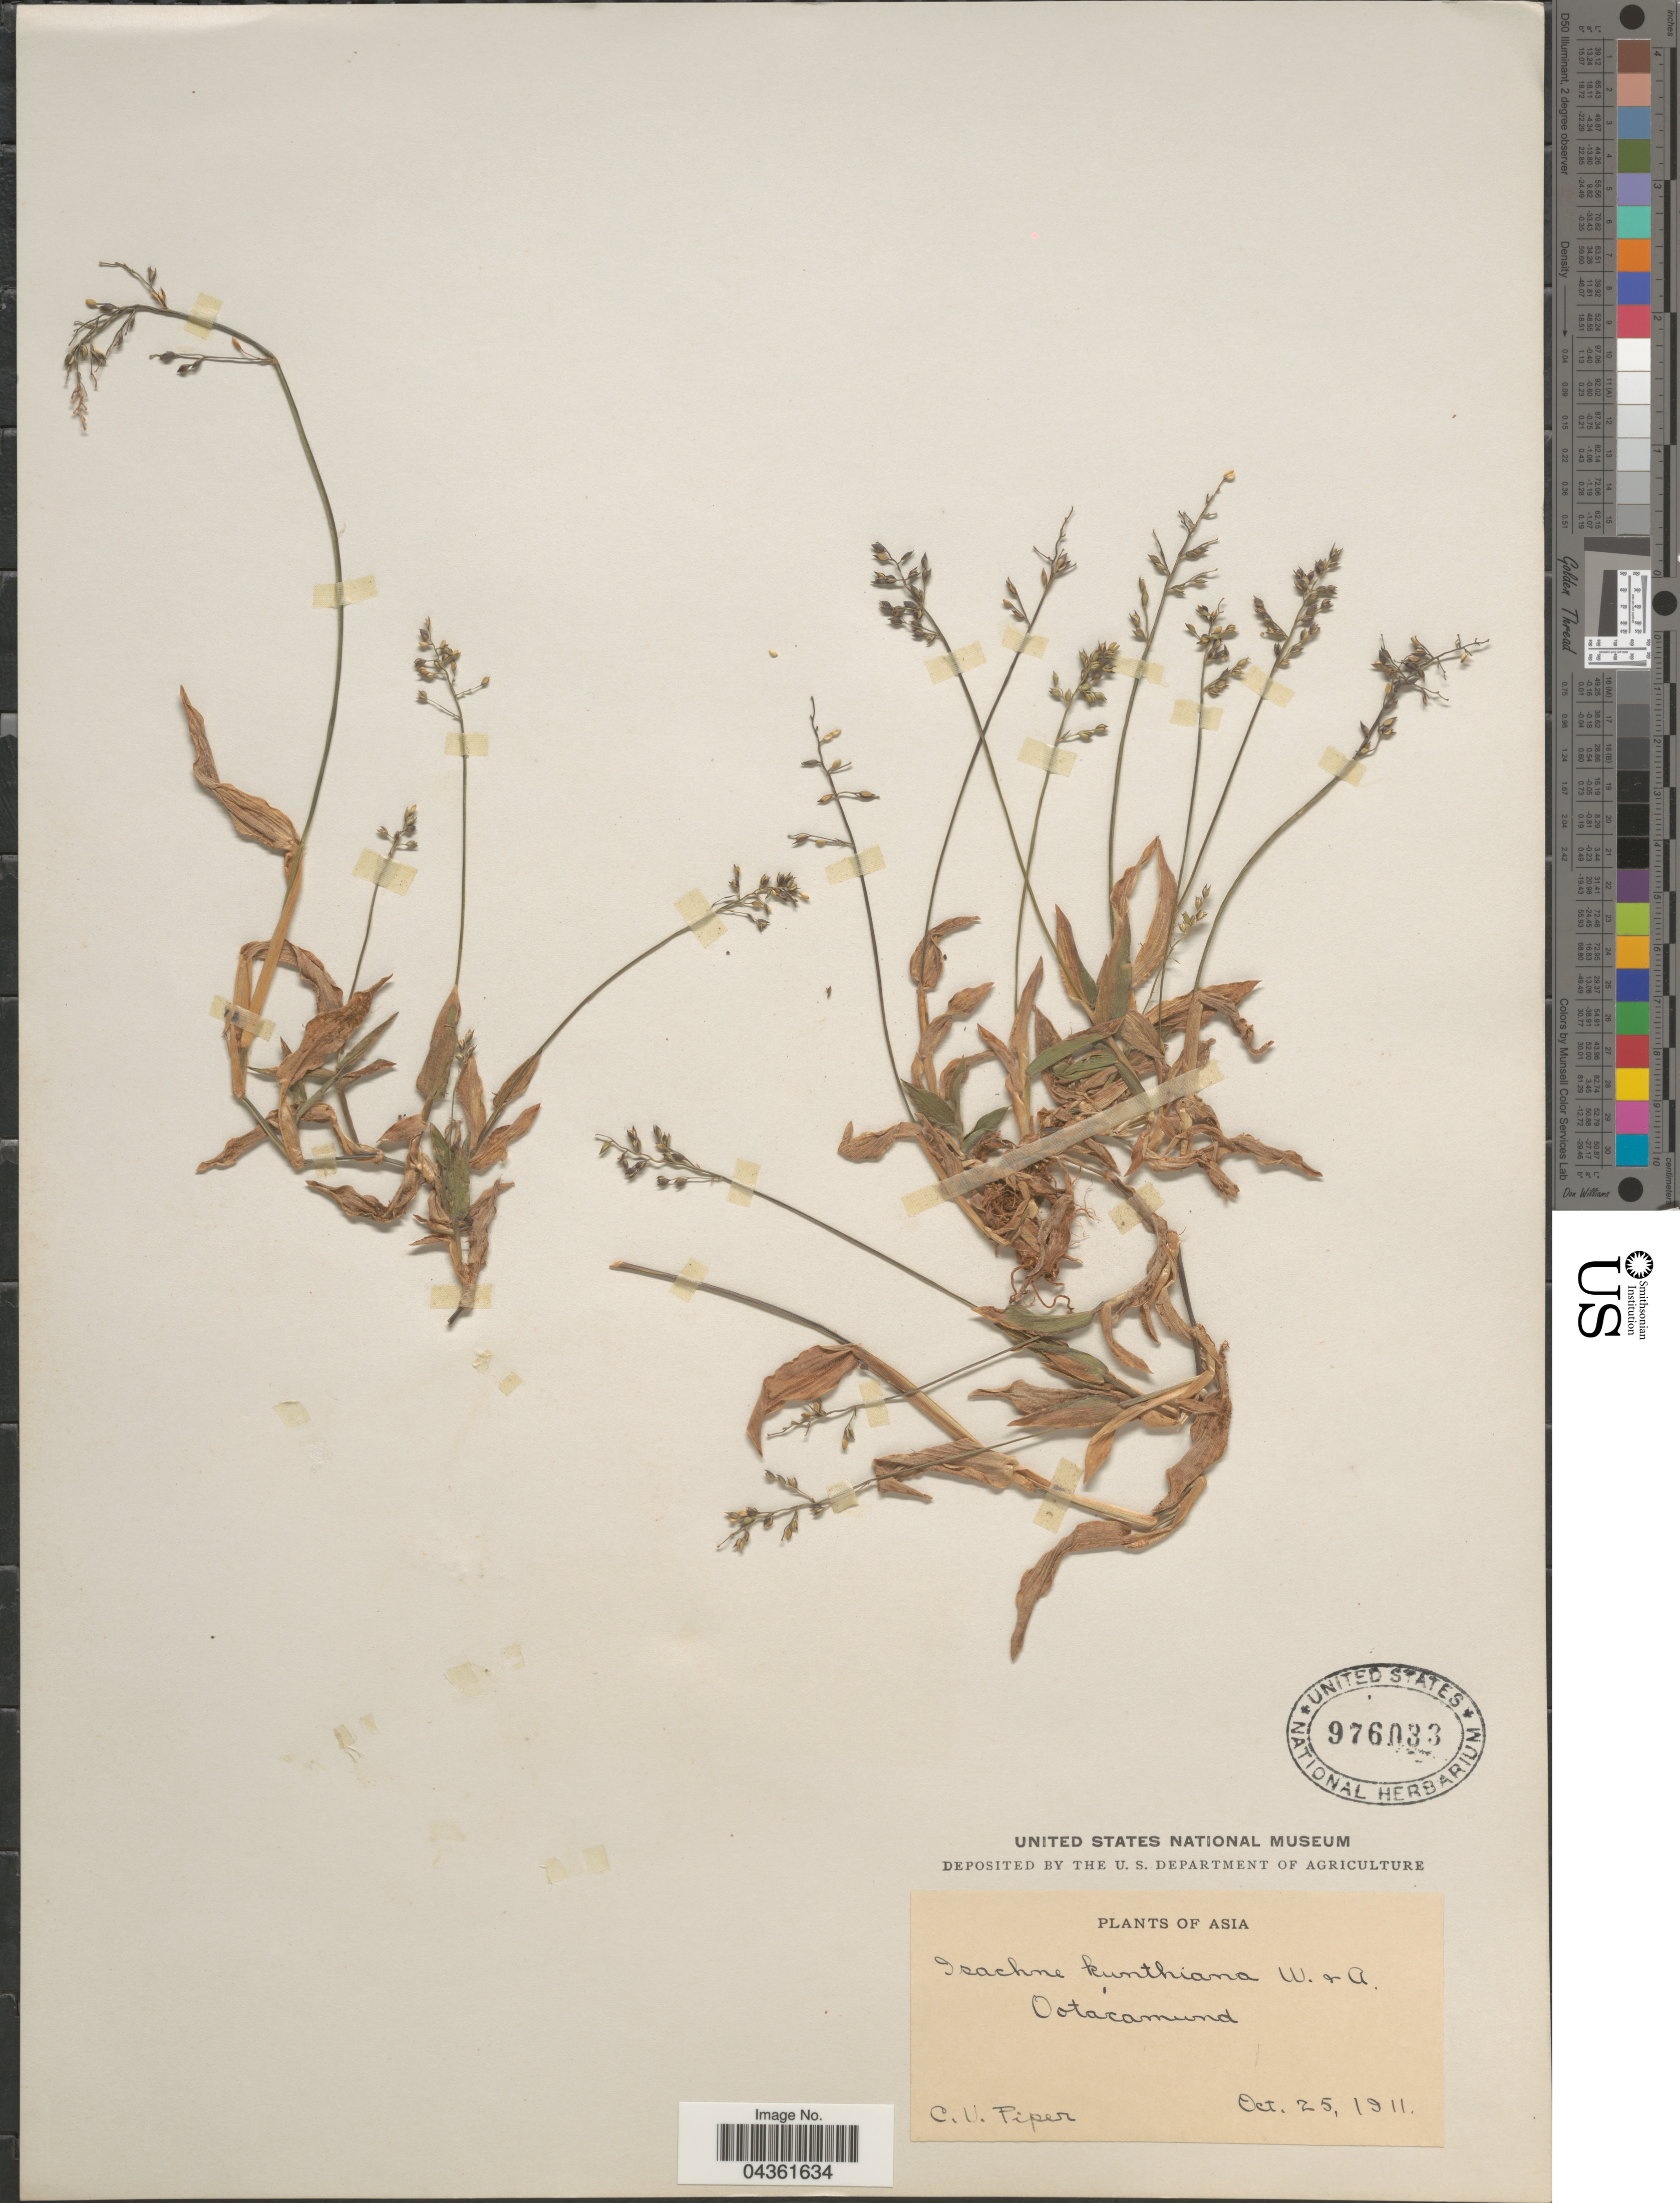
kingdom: Plantae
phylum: Tracheophyta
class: Liliopsida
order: Poales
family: Poaceae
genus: Isachne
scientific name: Isachne kunthiana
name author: (Wight & Arn. ex Steud.) Miq.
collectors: C. V. Piper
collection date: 1911-10-25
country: India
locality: Asia. Ootacamund.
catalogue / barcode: US 976033